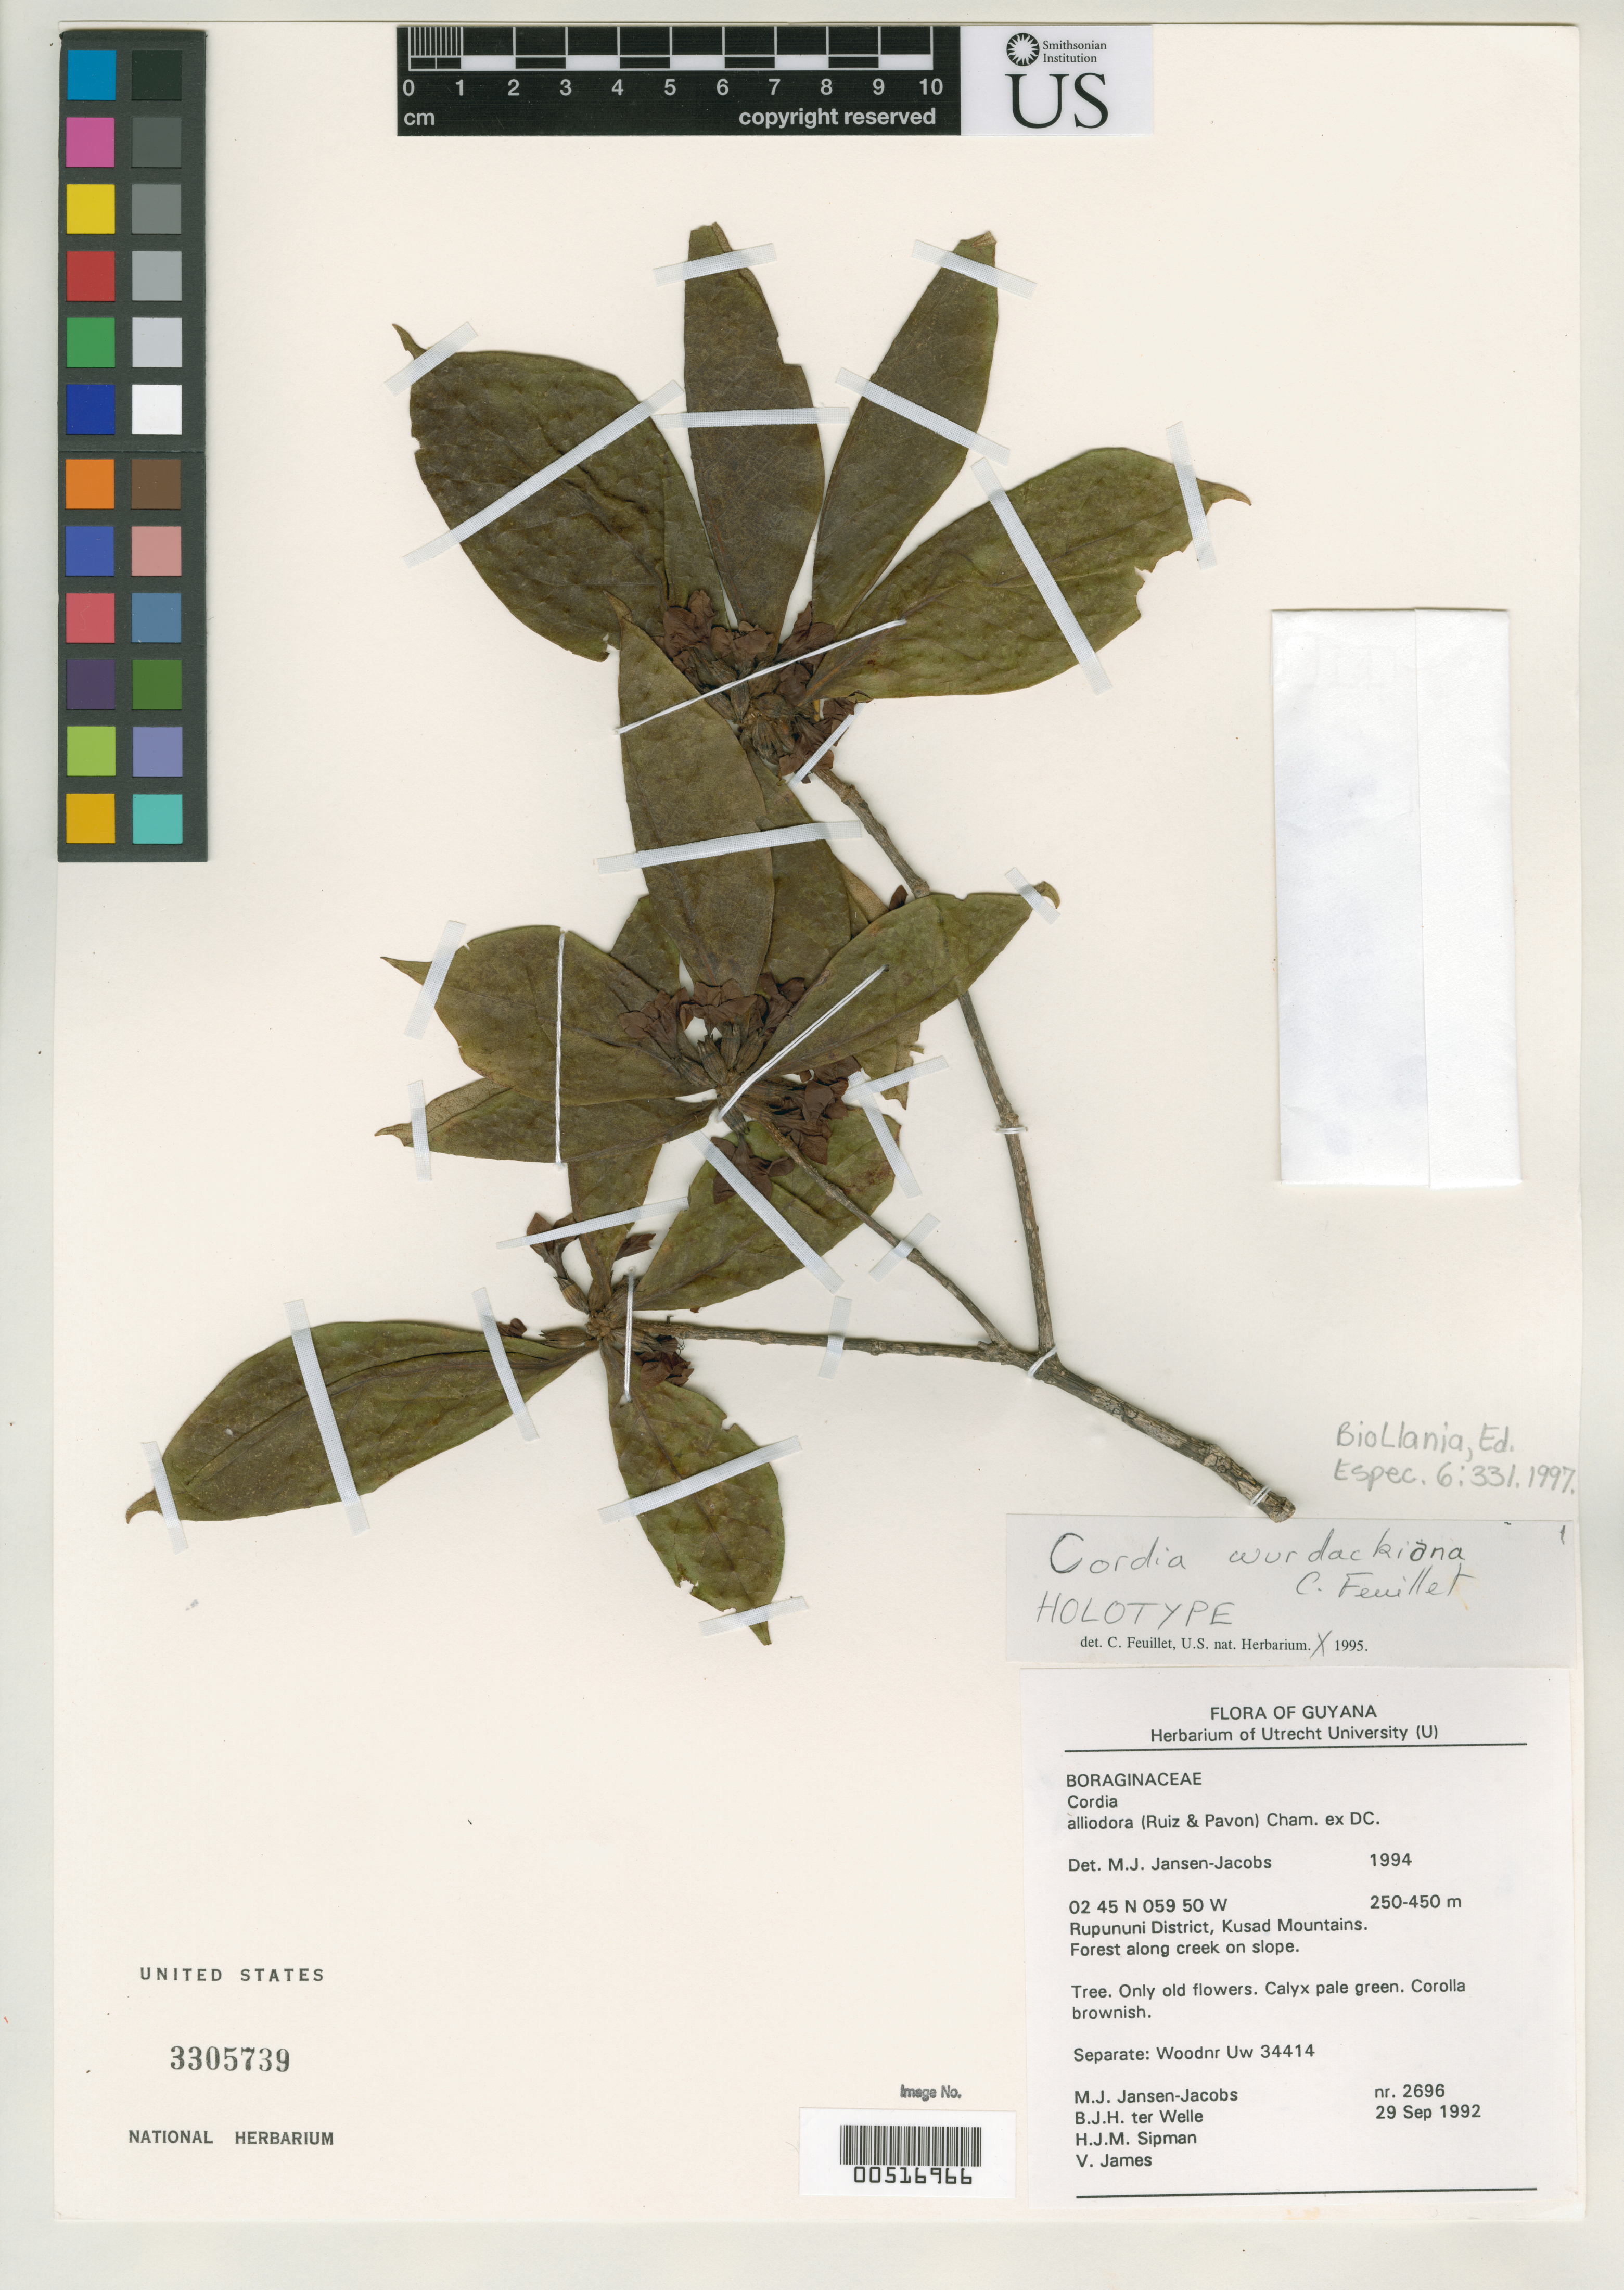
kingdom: Plantae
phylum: Tracheophyta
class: Magnoliopsida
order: Boraginales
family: Cordiaceae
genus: Cordia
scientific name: Cordia wurdackiana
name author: Feuillet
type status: Holotype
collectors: M. J. Jansen-Jacobs, B. Welle, H. J. M. Sipman & V. James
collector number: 2696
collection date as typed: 29 Sep 1992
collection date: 1992-09-29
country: Guyana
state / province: Rupununi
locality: Kusad Mountains. [Rupununi is a former administrative region.]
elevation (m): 250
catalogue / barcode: US 3305739